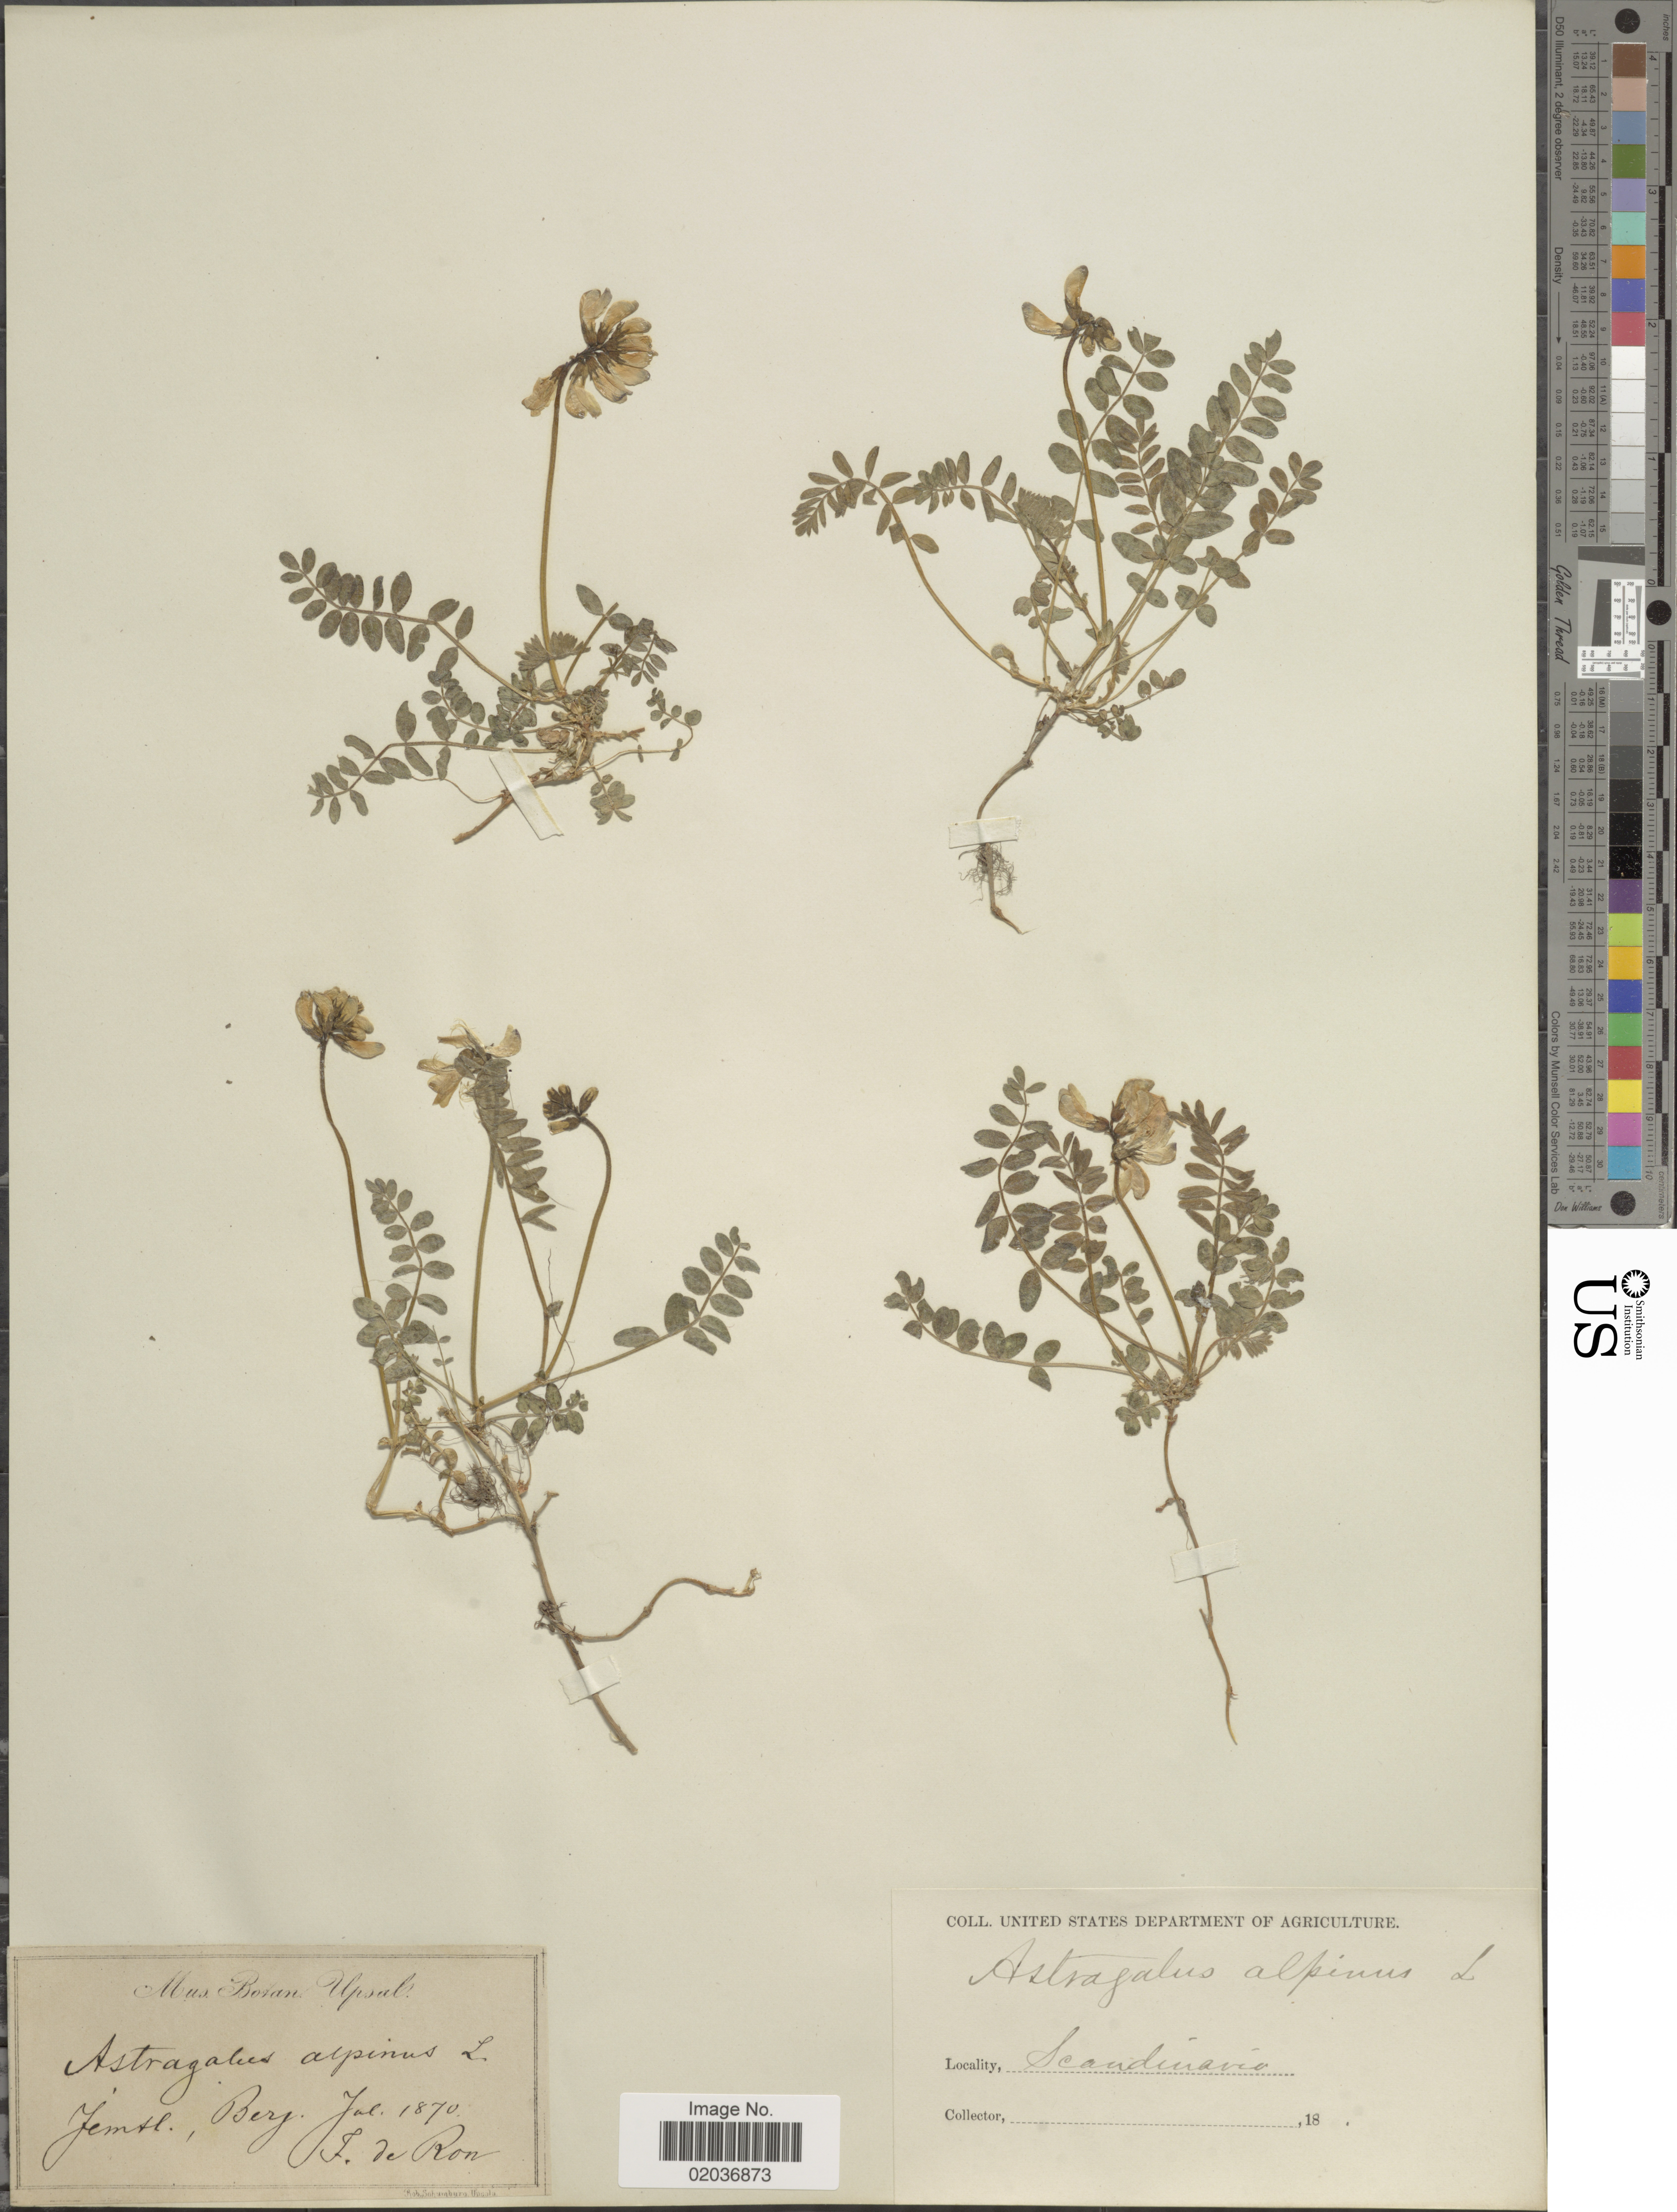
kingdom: Plantae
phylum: Tracheophyta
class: Magnoliopsida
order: Fabales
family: Fabaceae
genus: Astragalus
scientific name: Astragalus alpinus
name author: L.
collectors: F. Ron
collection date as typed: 18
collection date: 1870-07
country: Sweden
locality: Jemtl., Berg, Scandinavia